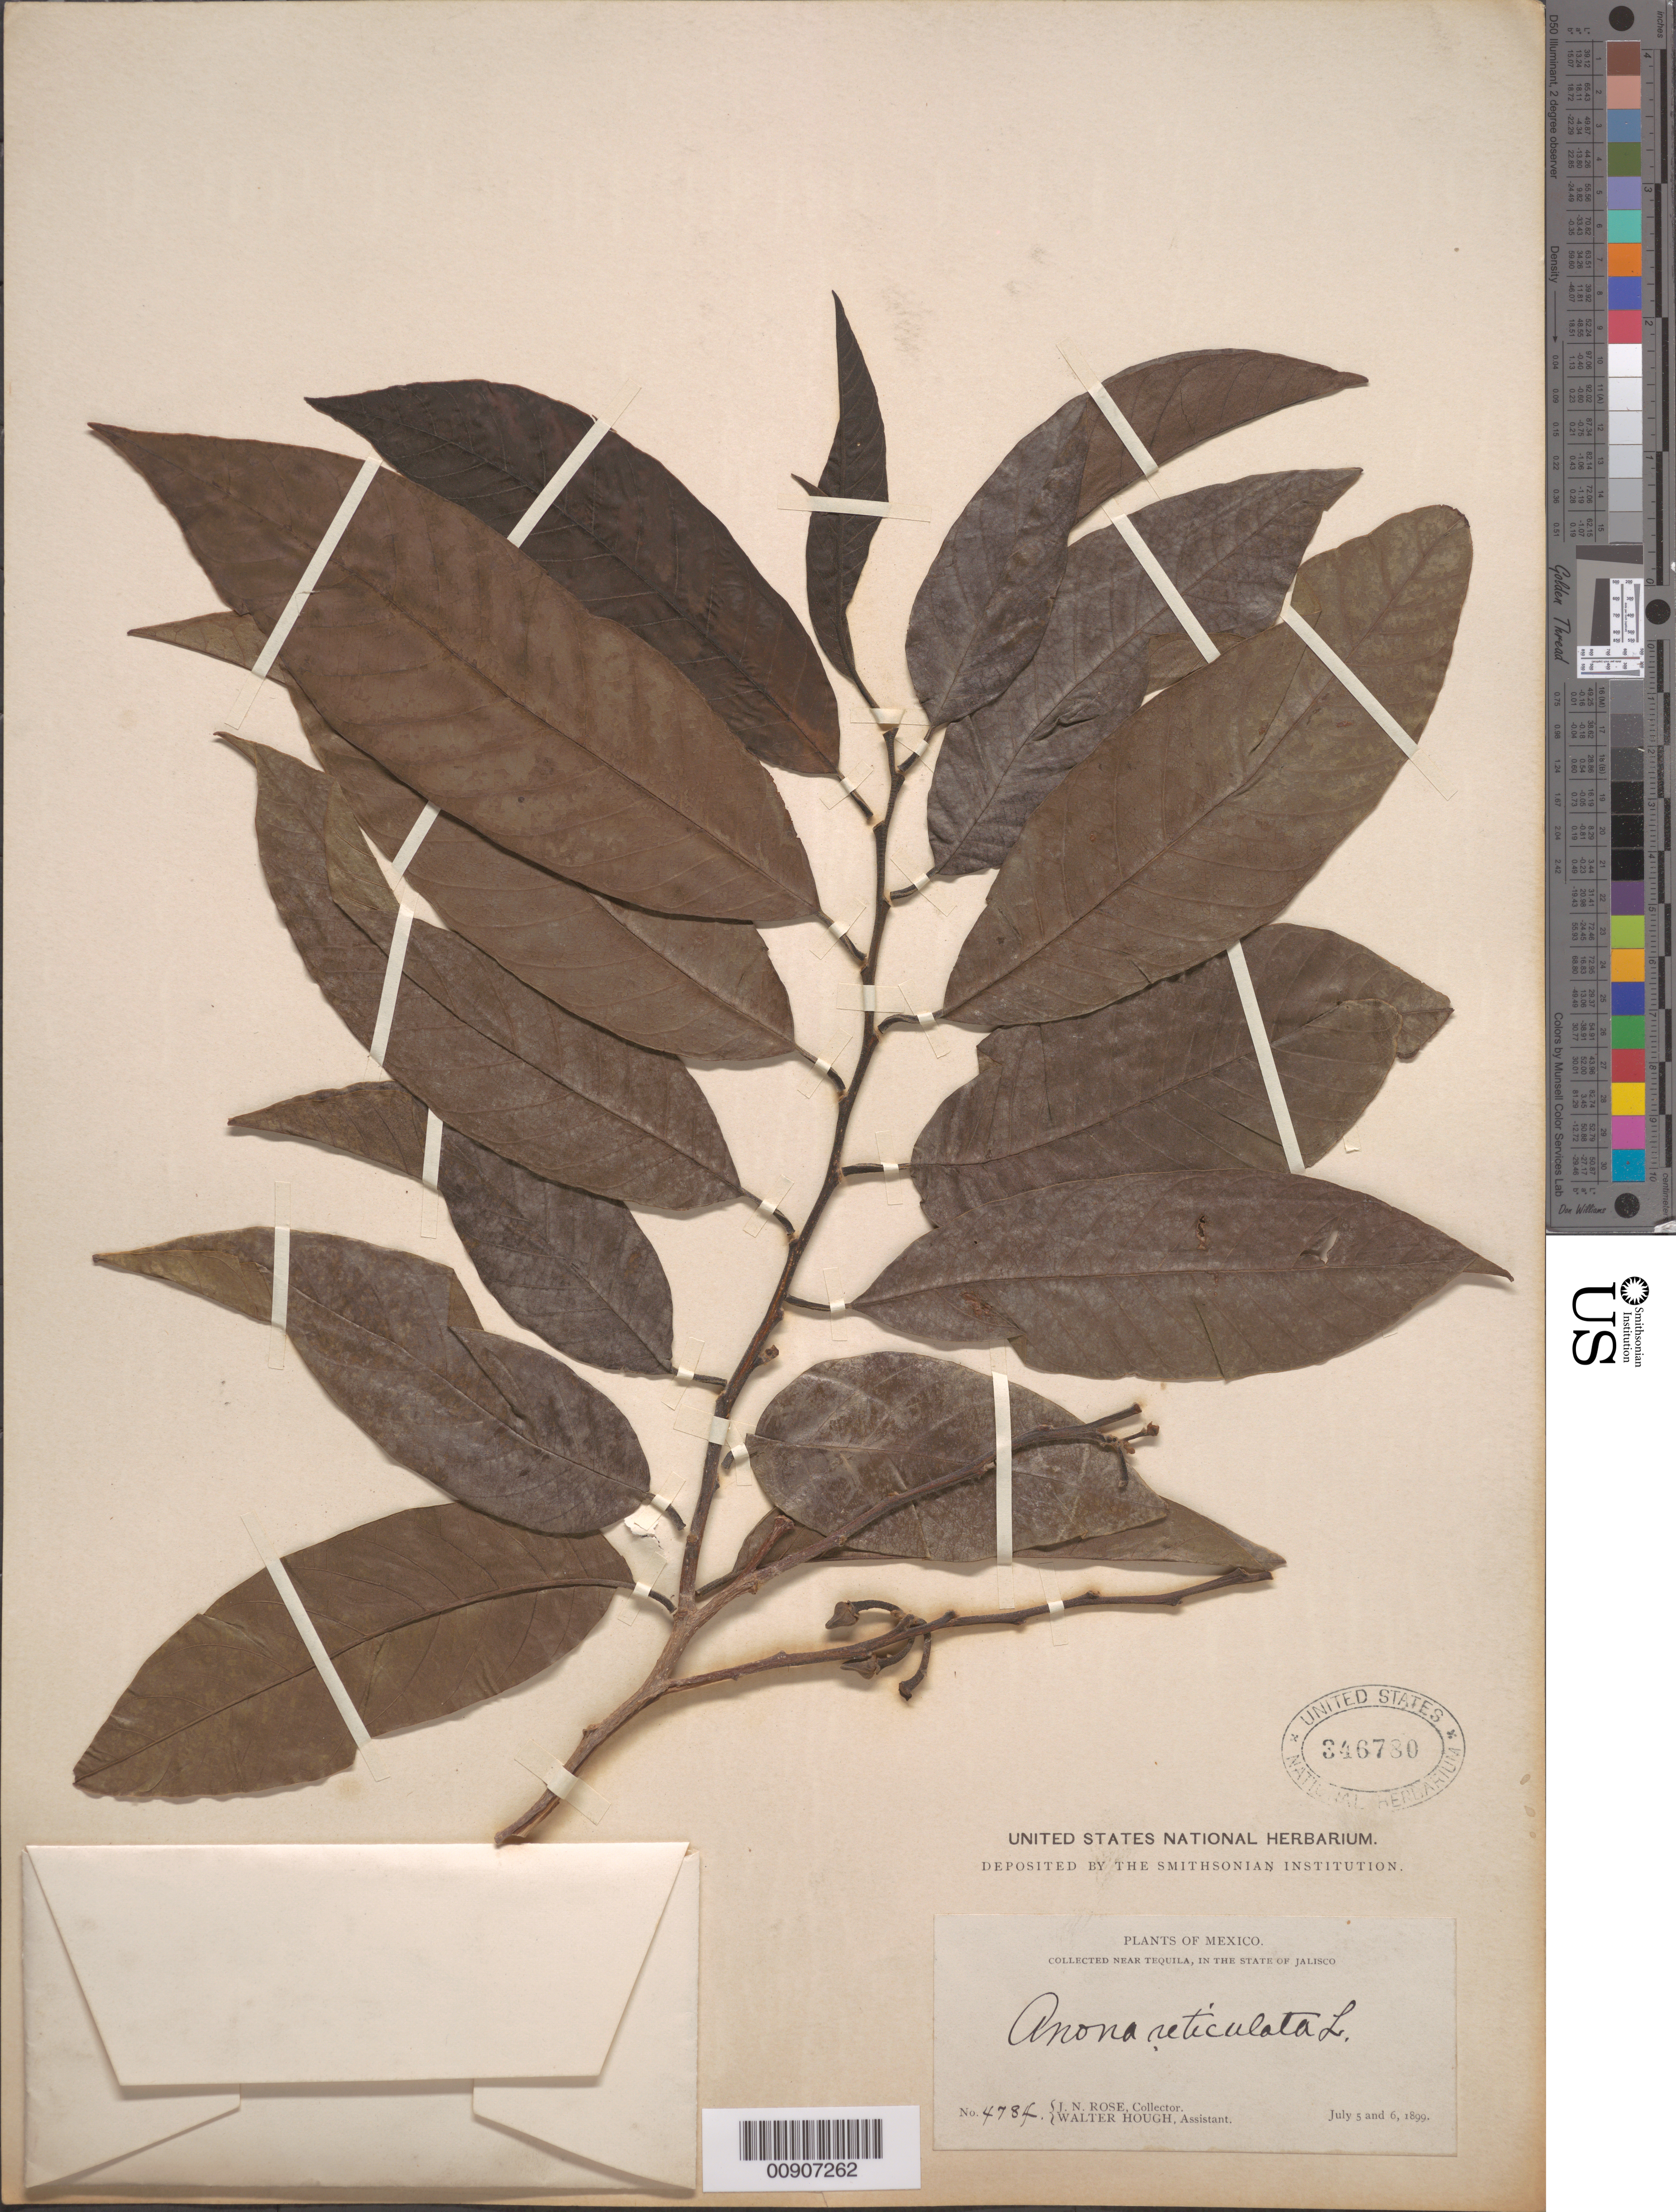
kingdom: Plantae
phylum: Tracheophyta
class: Magnoliopsida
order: Magnoliales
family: Annonaceae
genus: Annona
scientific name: Annona reticulata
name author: L.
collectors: J. N. Rose & W. Hough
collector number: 4784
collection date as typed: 05 Jul 1899 to 06 Jul 1899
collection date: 1899-07-05/1899-07-06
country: Mexico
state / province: Jalisco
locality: Near Tequila, in the State of Jalisco.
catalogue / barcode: US 346780